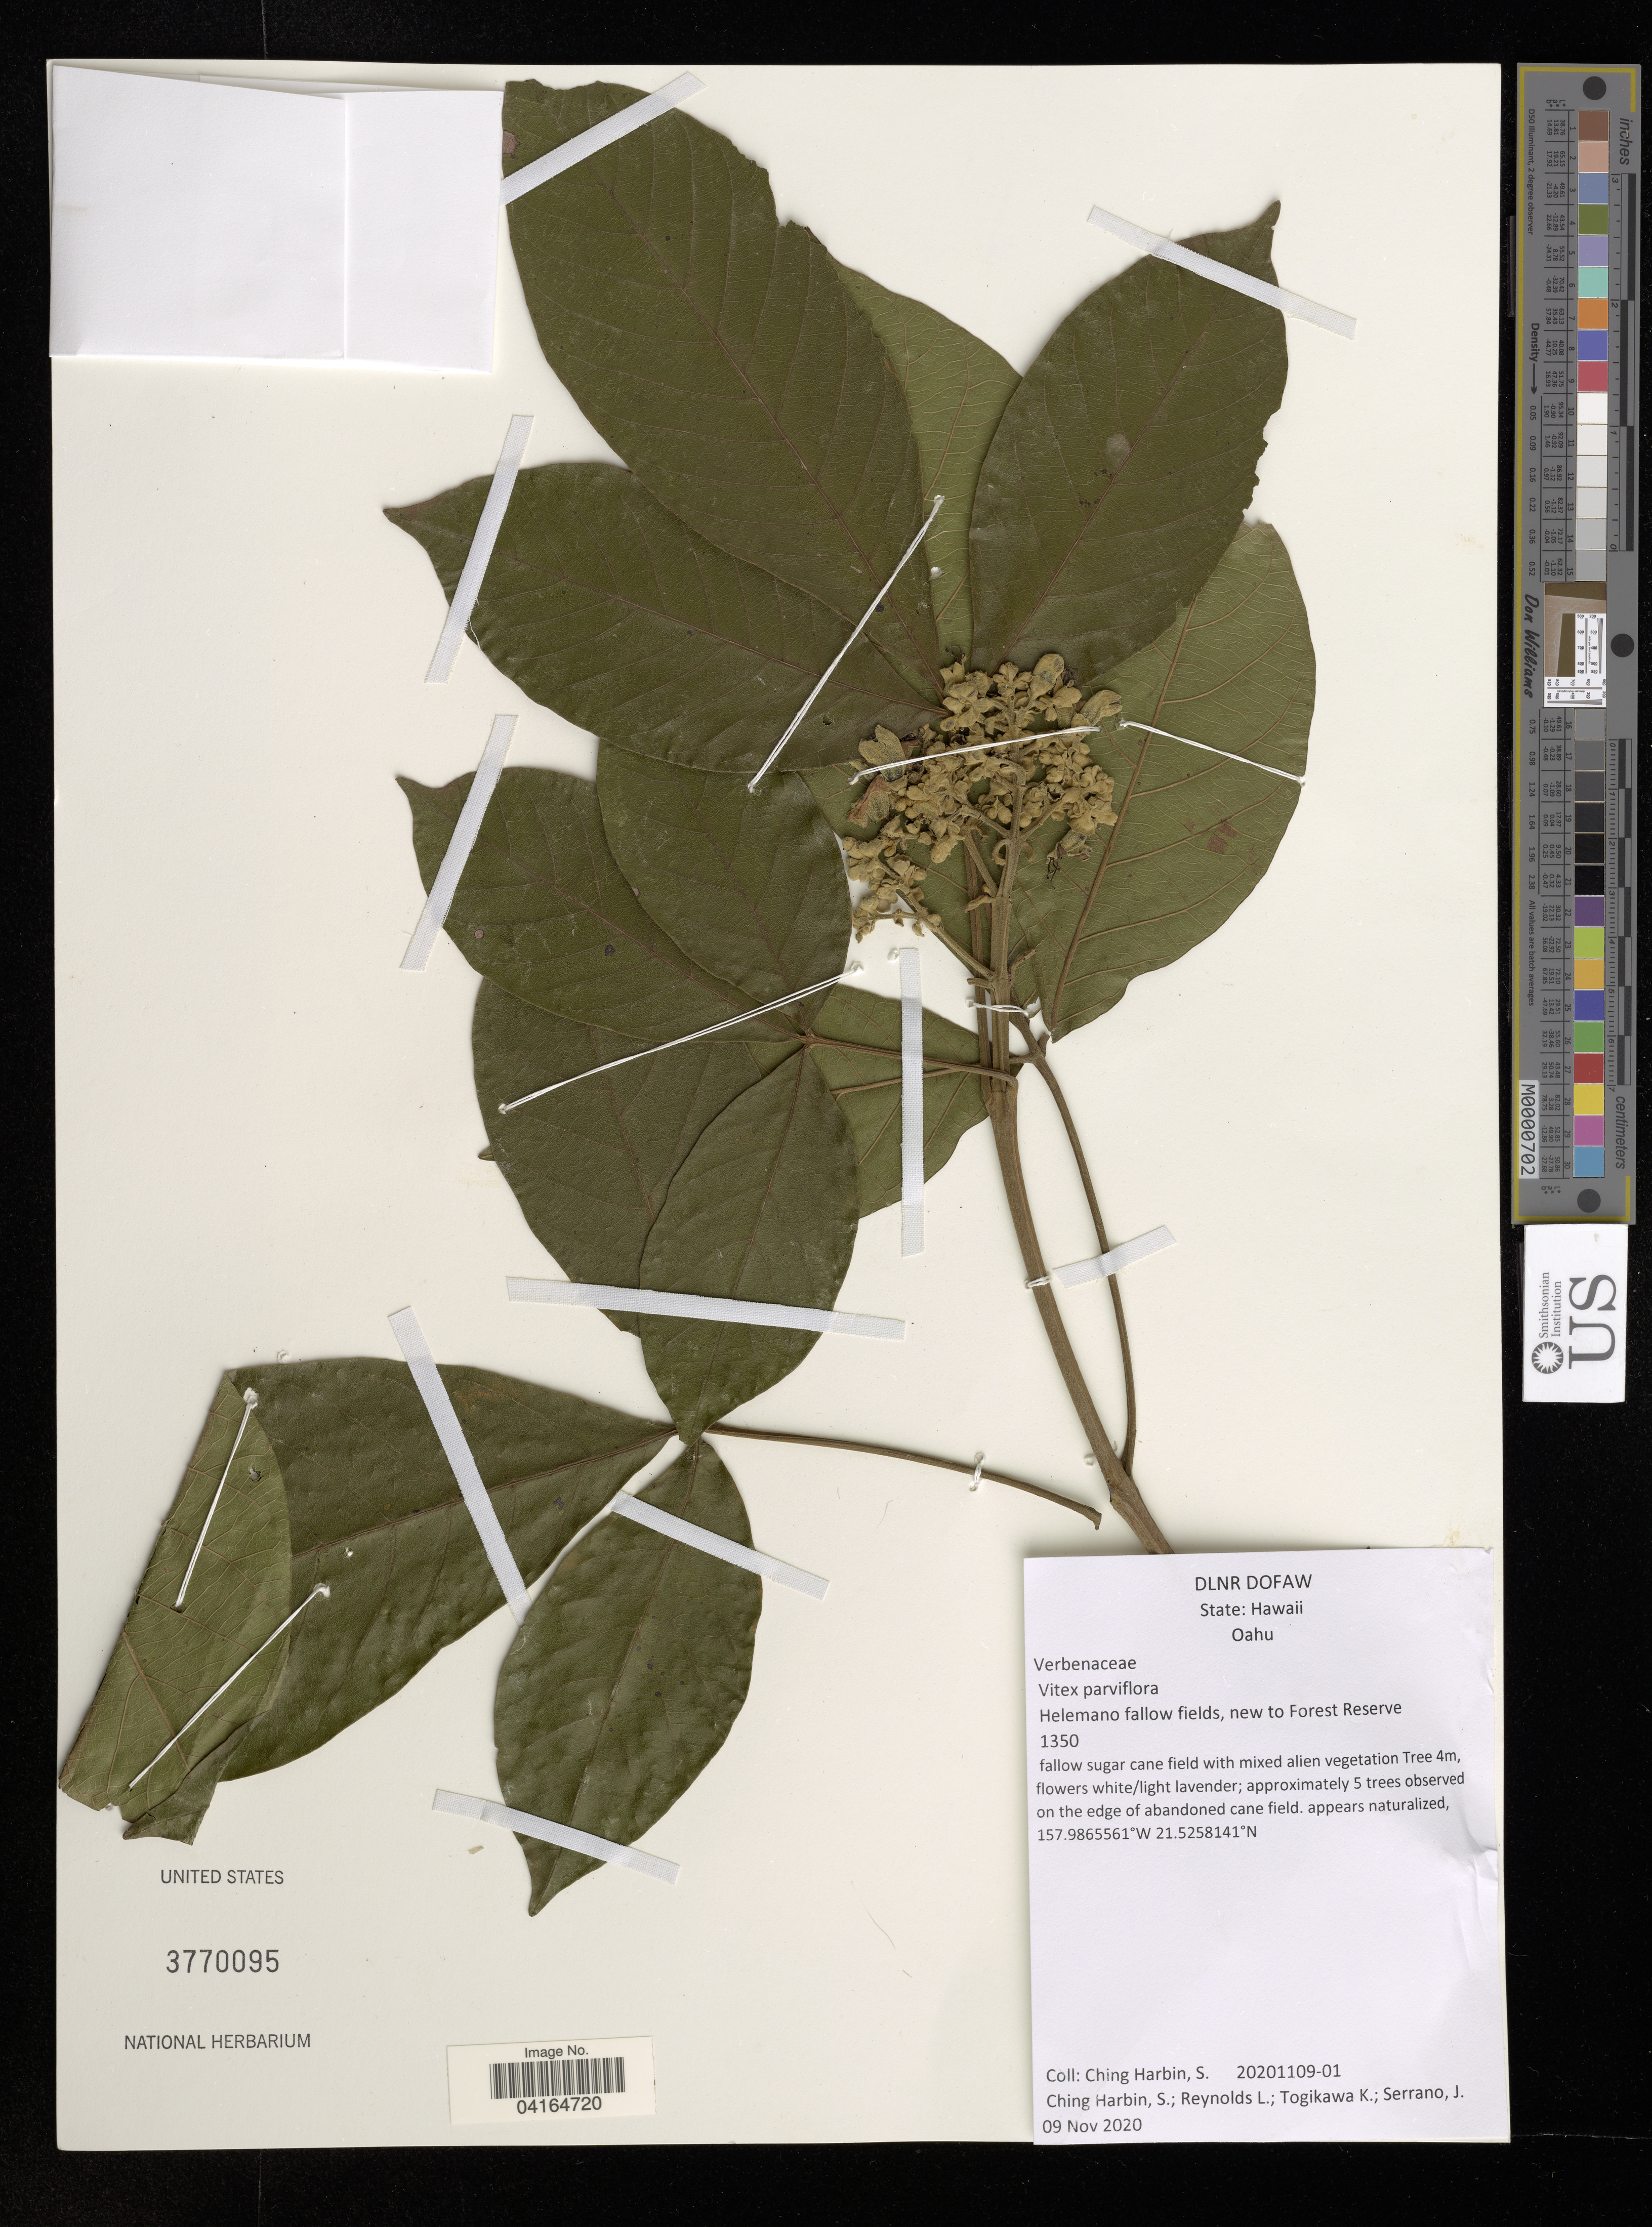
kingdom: Plantae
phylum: Tracheophyta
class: Magnoliopsida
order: Lamiales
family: Lamiaceae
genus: Vitex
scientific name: Vitex parviflora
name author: Juss.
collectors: S. Harbin, L. Reynolds, K. Togikawa & J. Serrano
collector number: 20201109-01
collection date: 2020-11-09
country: United States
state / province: Hawaii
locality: Oahu. Helemano fallow fields, new to Forest Reserve 1350.?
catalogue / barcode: US 3770095